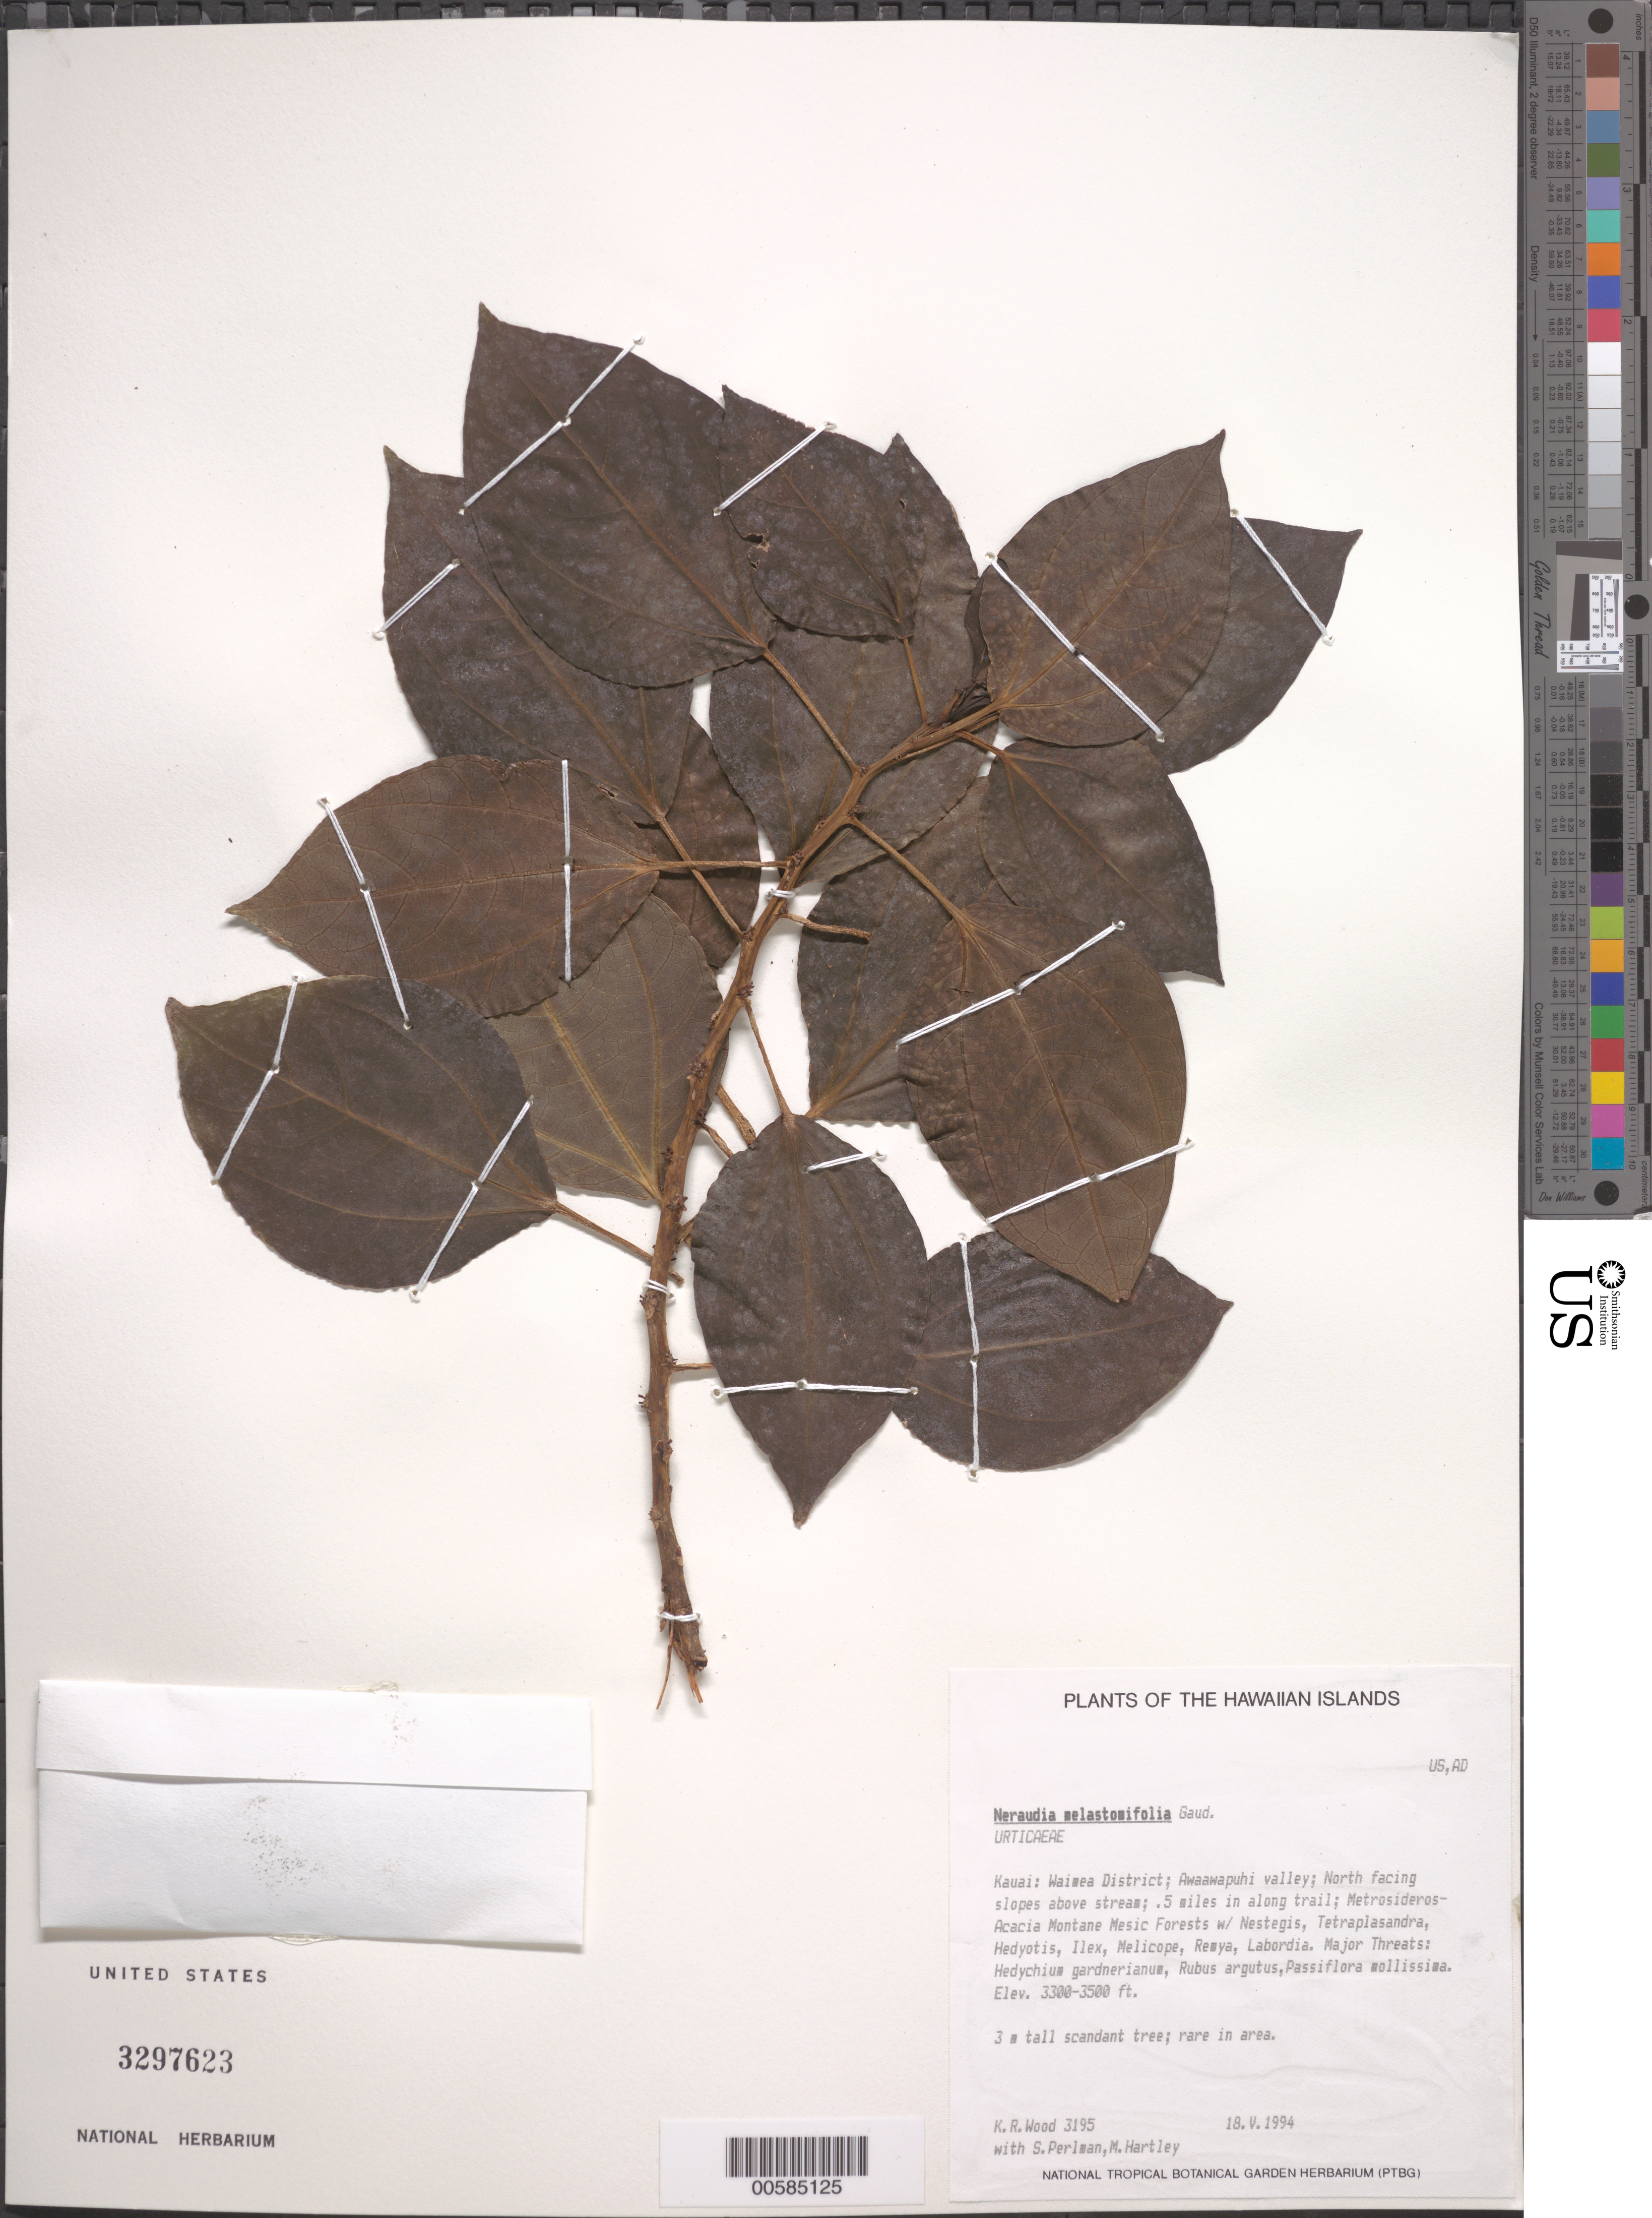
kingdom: Plantae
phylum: Tracheophyta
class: Magnoliopsida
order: Rosales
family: Urticaceae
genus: Neraudia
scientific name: Neraudia melastomifolia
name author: Gaudich.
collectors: K. R. Wood, S. P. Perlman & M. M. Hartley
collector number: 3195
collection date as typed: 18 May 1994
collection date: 1994-05-18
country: United States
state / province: Hawaii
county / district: Kauai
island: Kaua'i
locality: Waimea Dist; Awaawapuhi valley; N facing slopes above stream; .5 mi in along trail.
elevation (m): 1006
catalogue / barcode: US 3297623